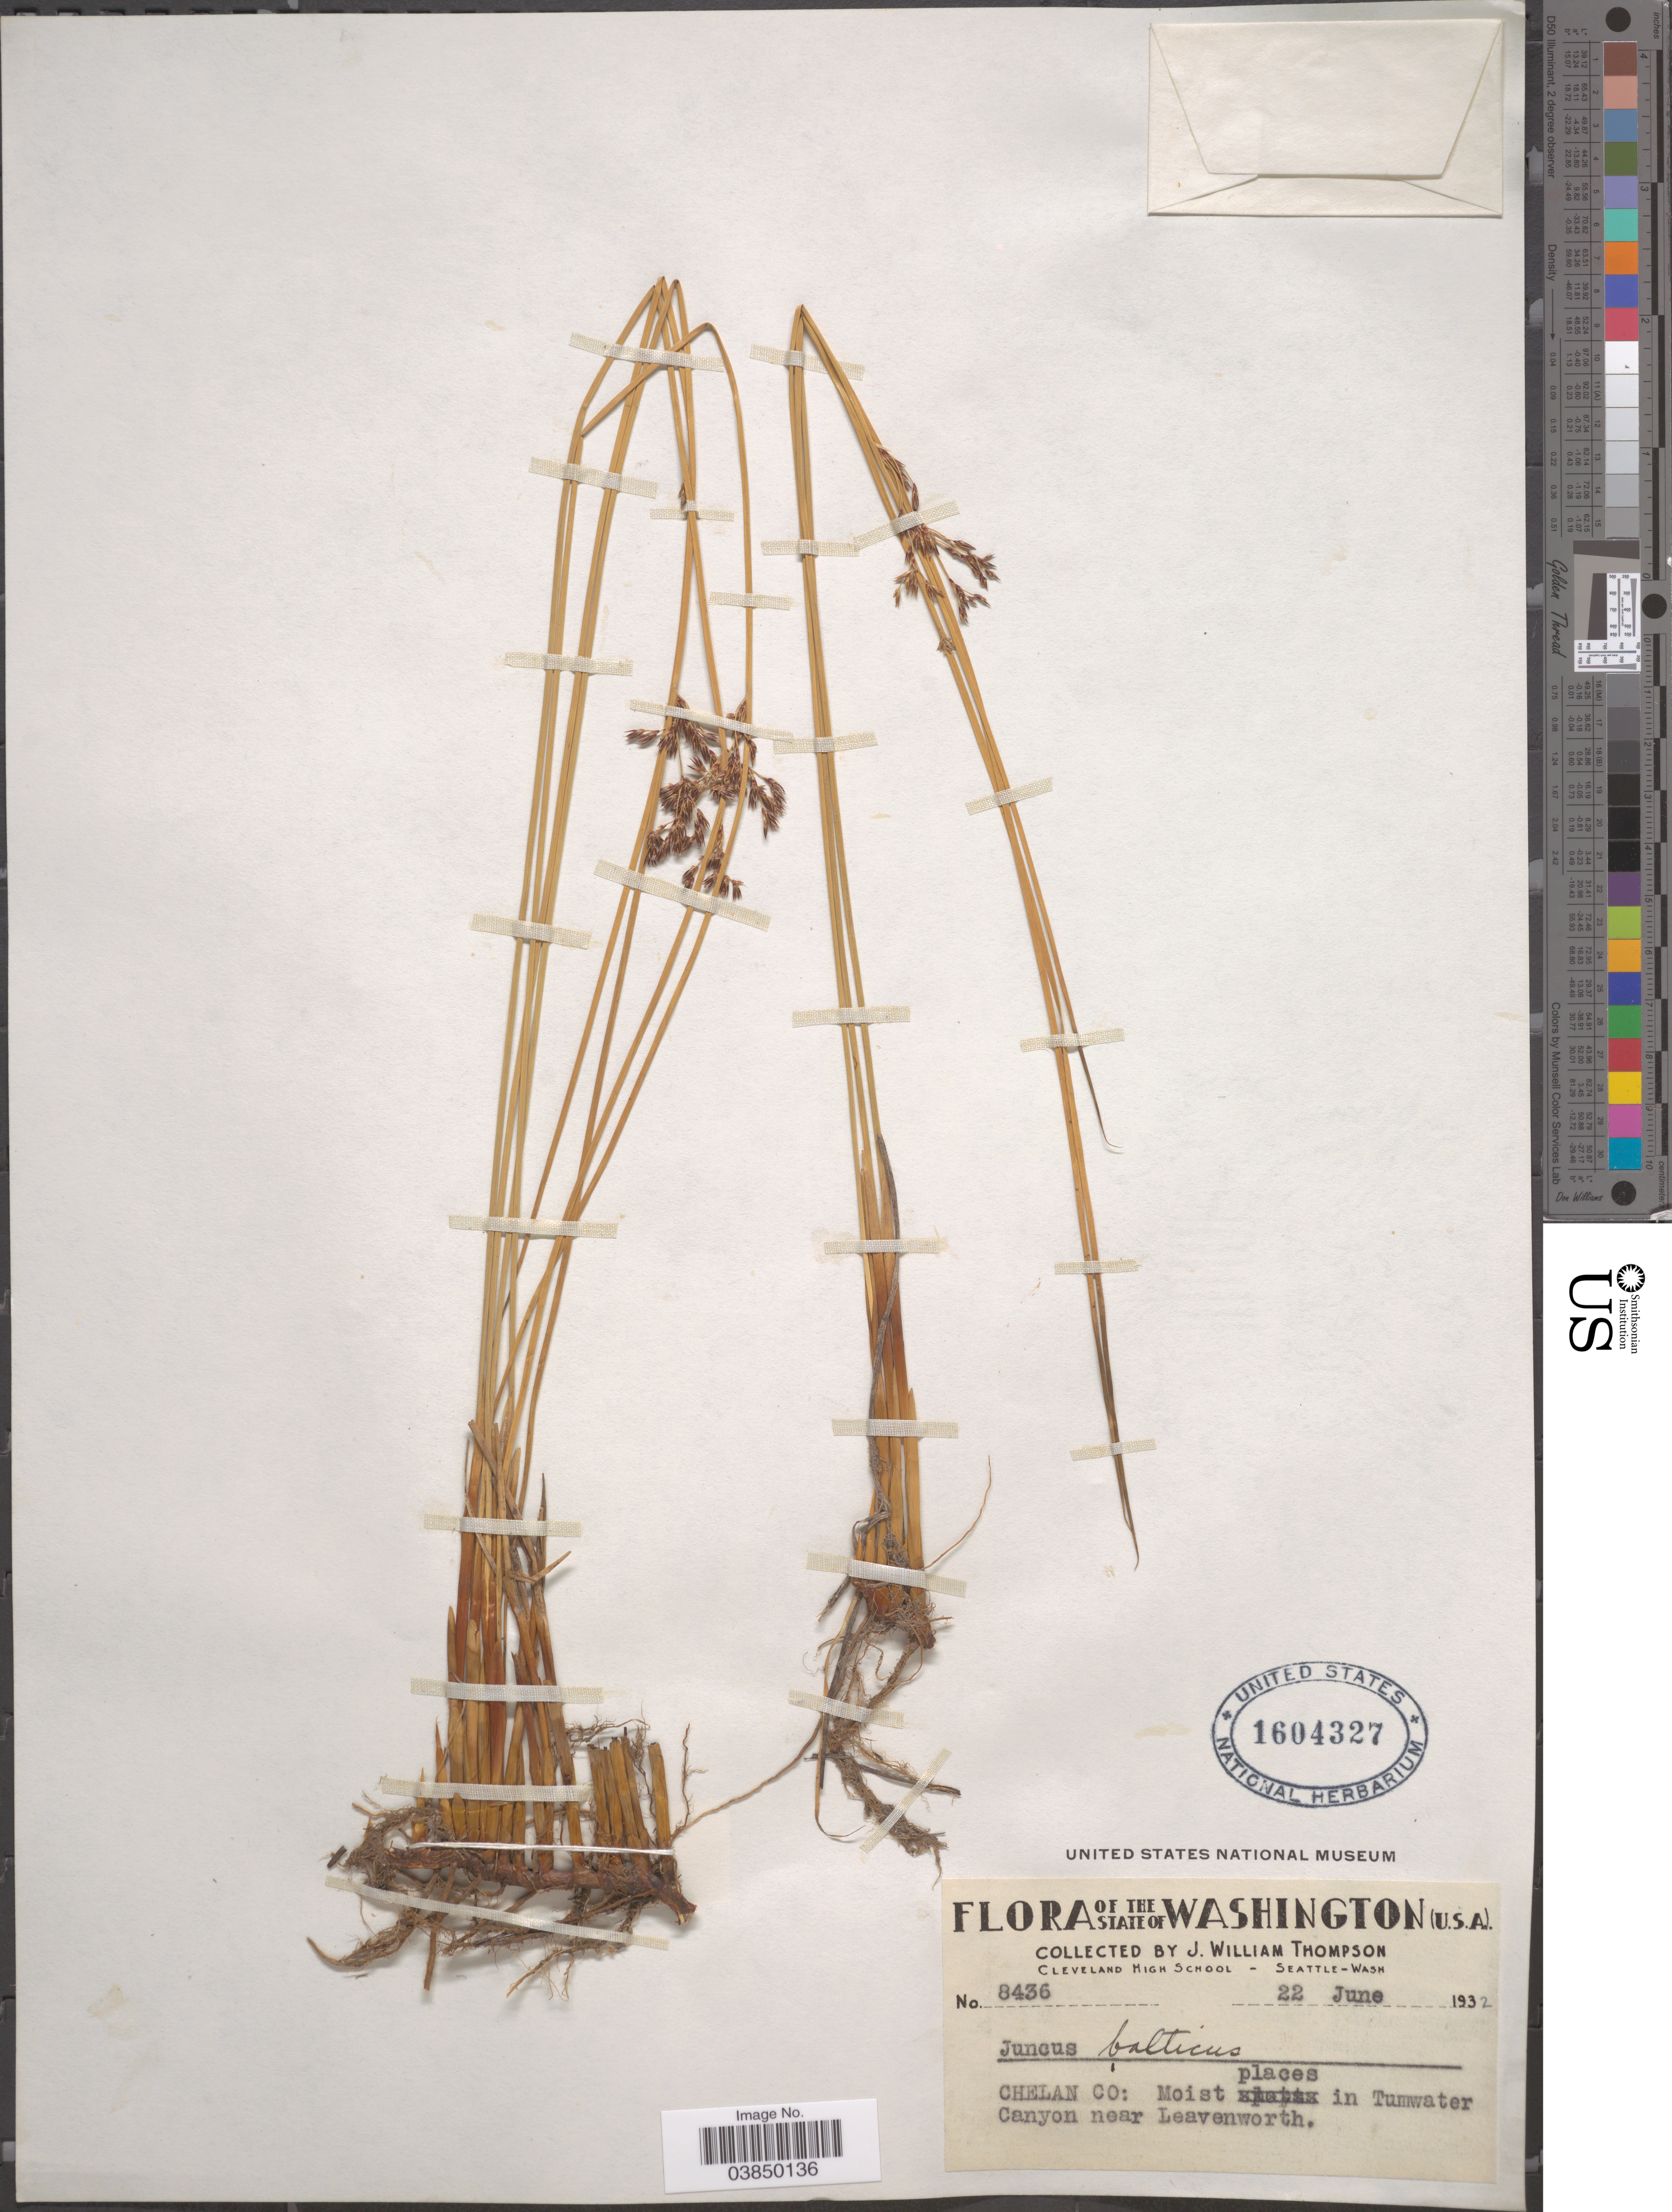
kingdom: Plantae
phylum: Tracheophyta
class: Liliopsida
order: Poales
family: Juncaceae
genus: Juncus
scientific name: Juncus balticus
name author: Willd.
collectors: J. W. Thompson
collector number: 8436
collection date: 1932-06-22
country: United States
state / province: Washington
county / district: Chelan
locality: Chelan Co: In Tumwater Canyon near Leavenworth.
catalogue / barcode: US 1604327